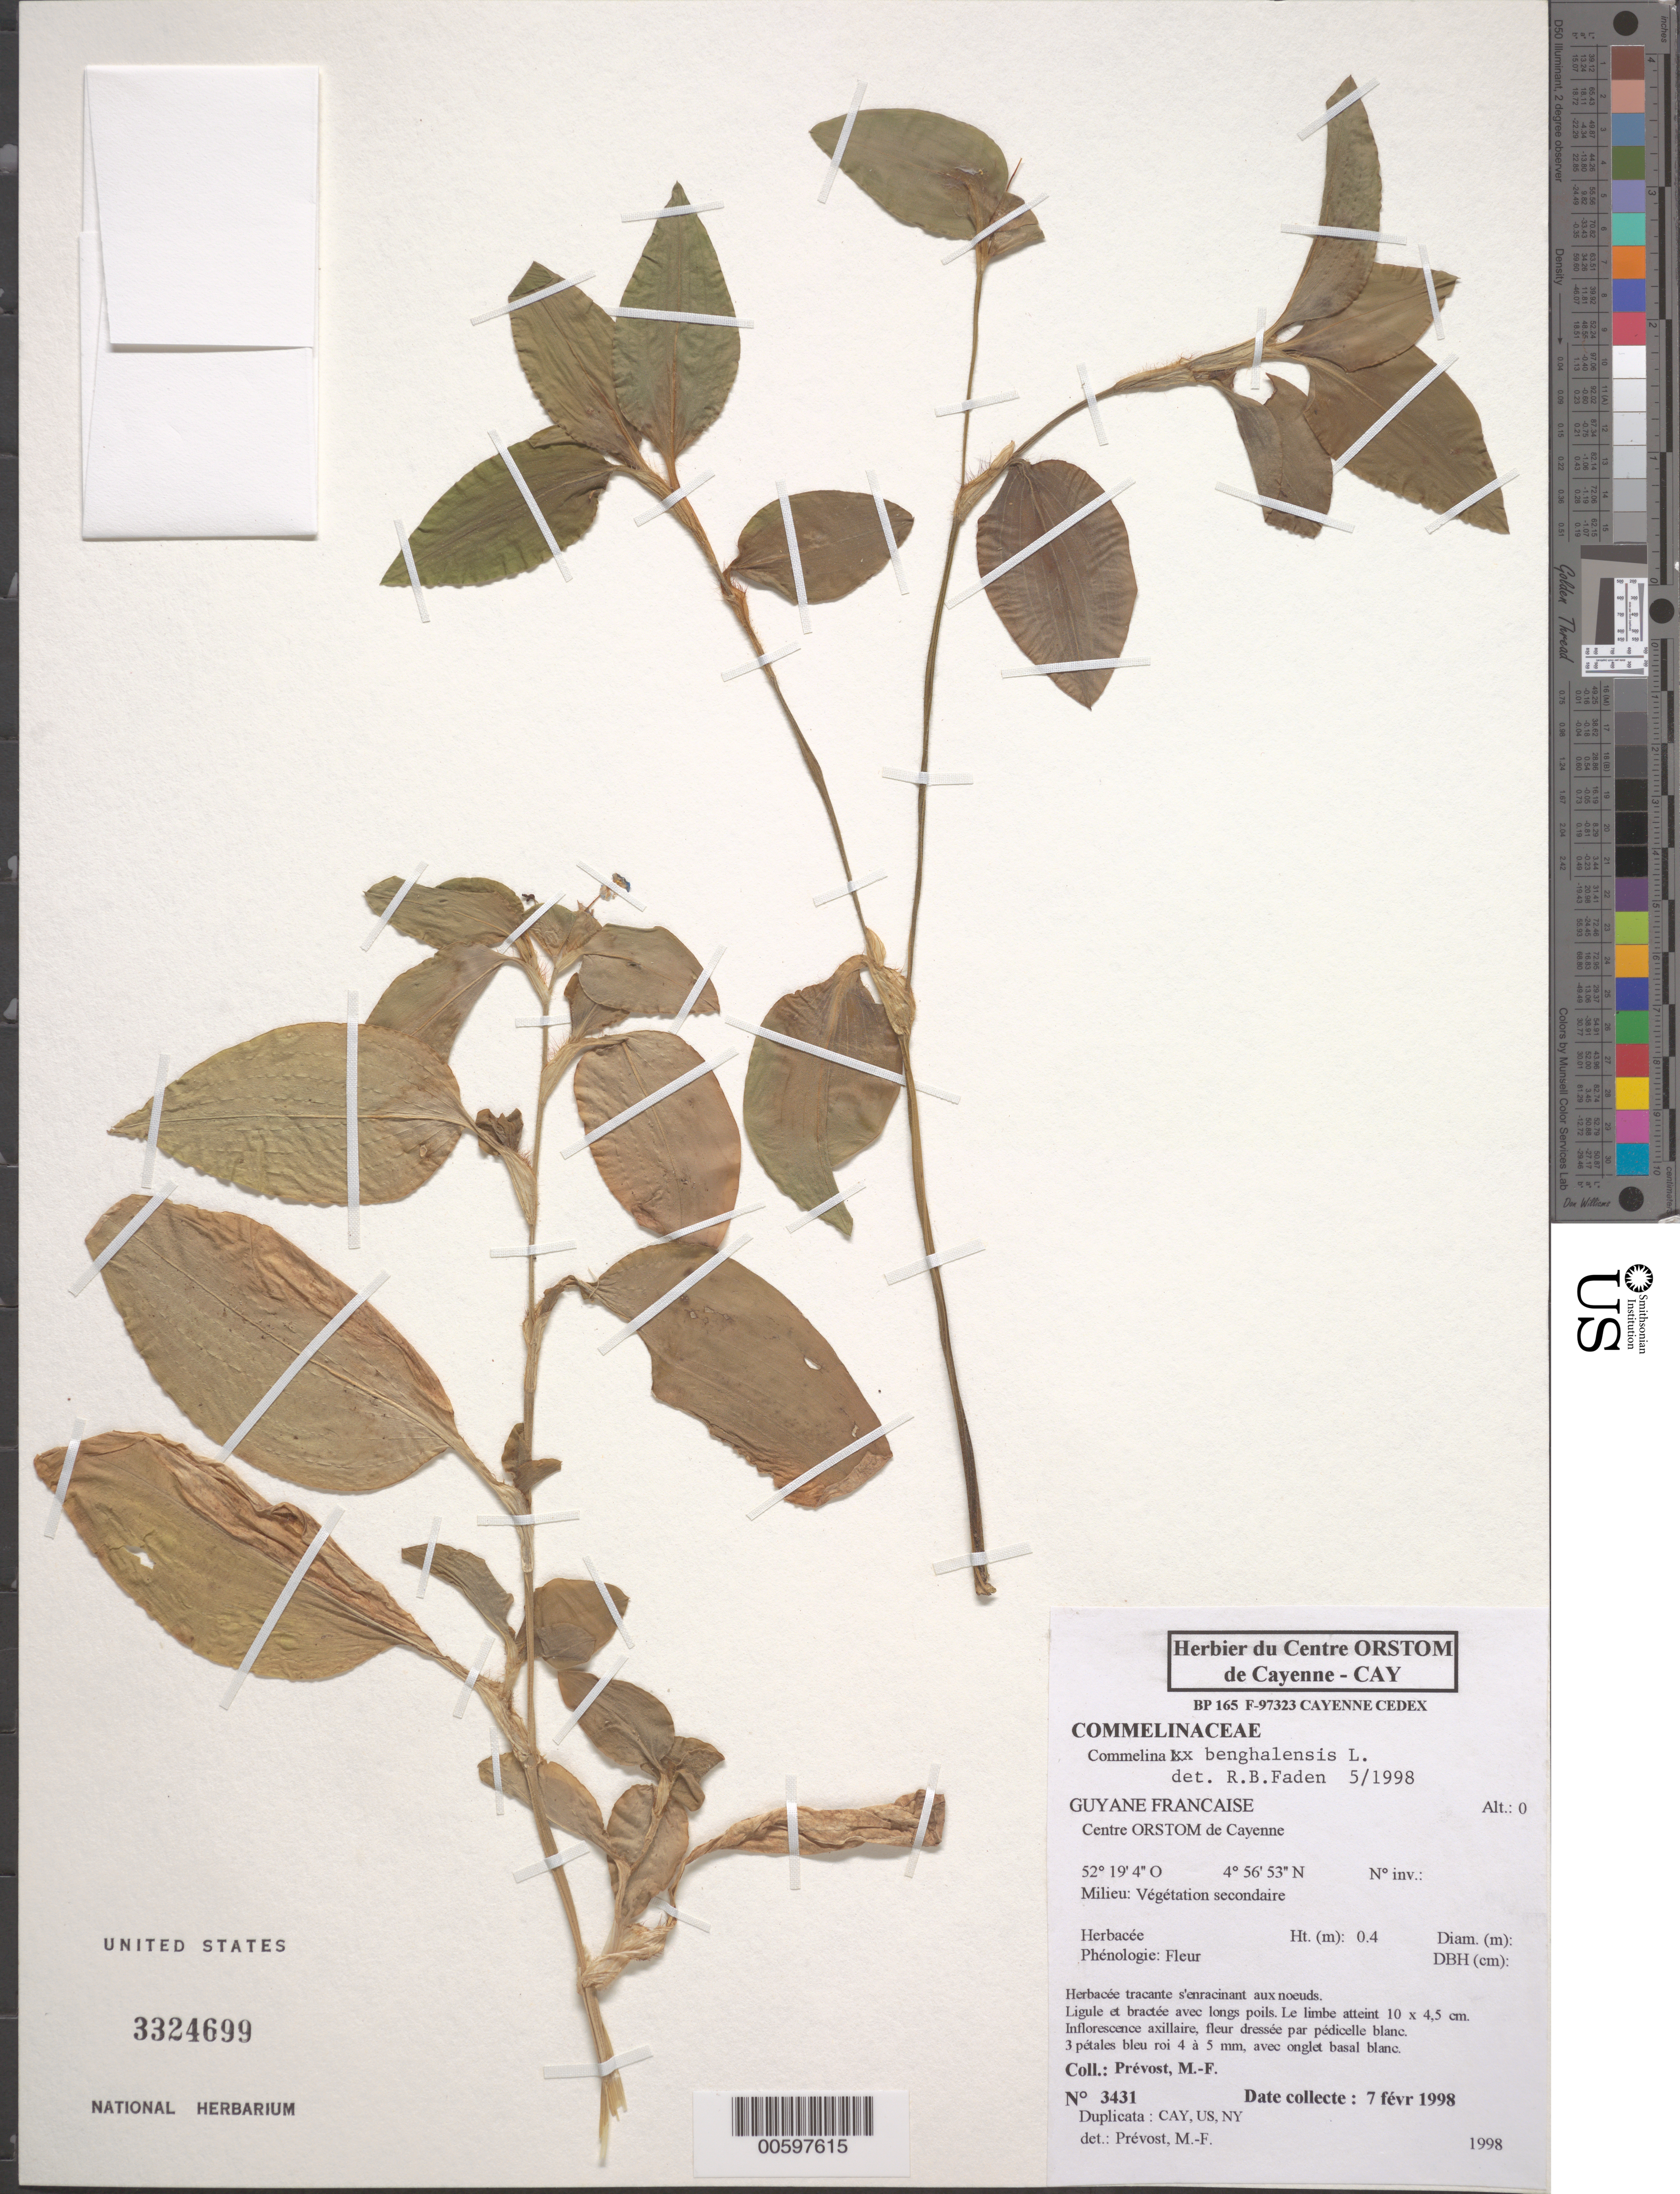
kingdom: Plantae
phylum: Tracheophyta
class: Liliopsida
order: Commelinales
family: Commelinaceae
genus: Commelina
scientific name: Commelina benghalensis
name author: L.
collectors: M.-F. Prévost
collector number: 3431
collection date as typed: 07 Feb 1998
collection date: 1998-02-07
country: French Guiana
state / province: Cayenne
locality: Central orstom de cayenne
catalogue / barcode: US 3324699